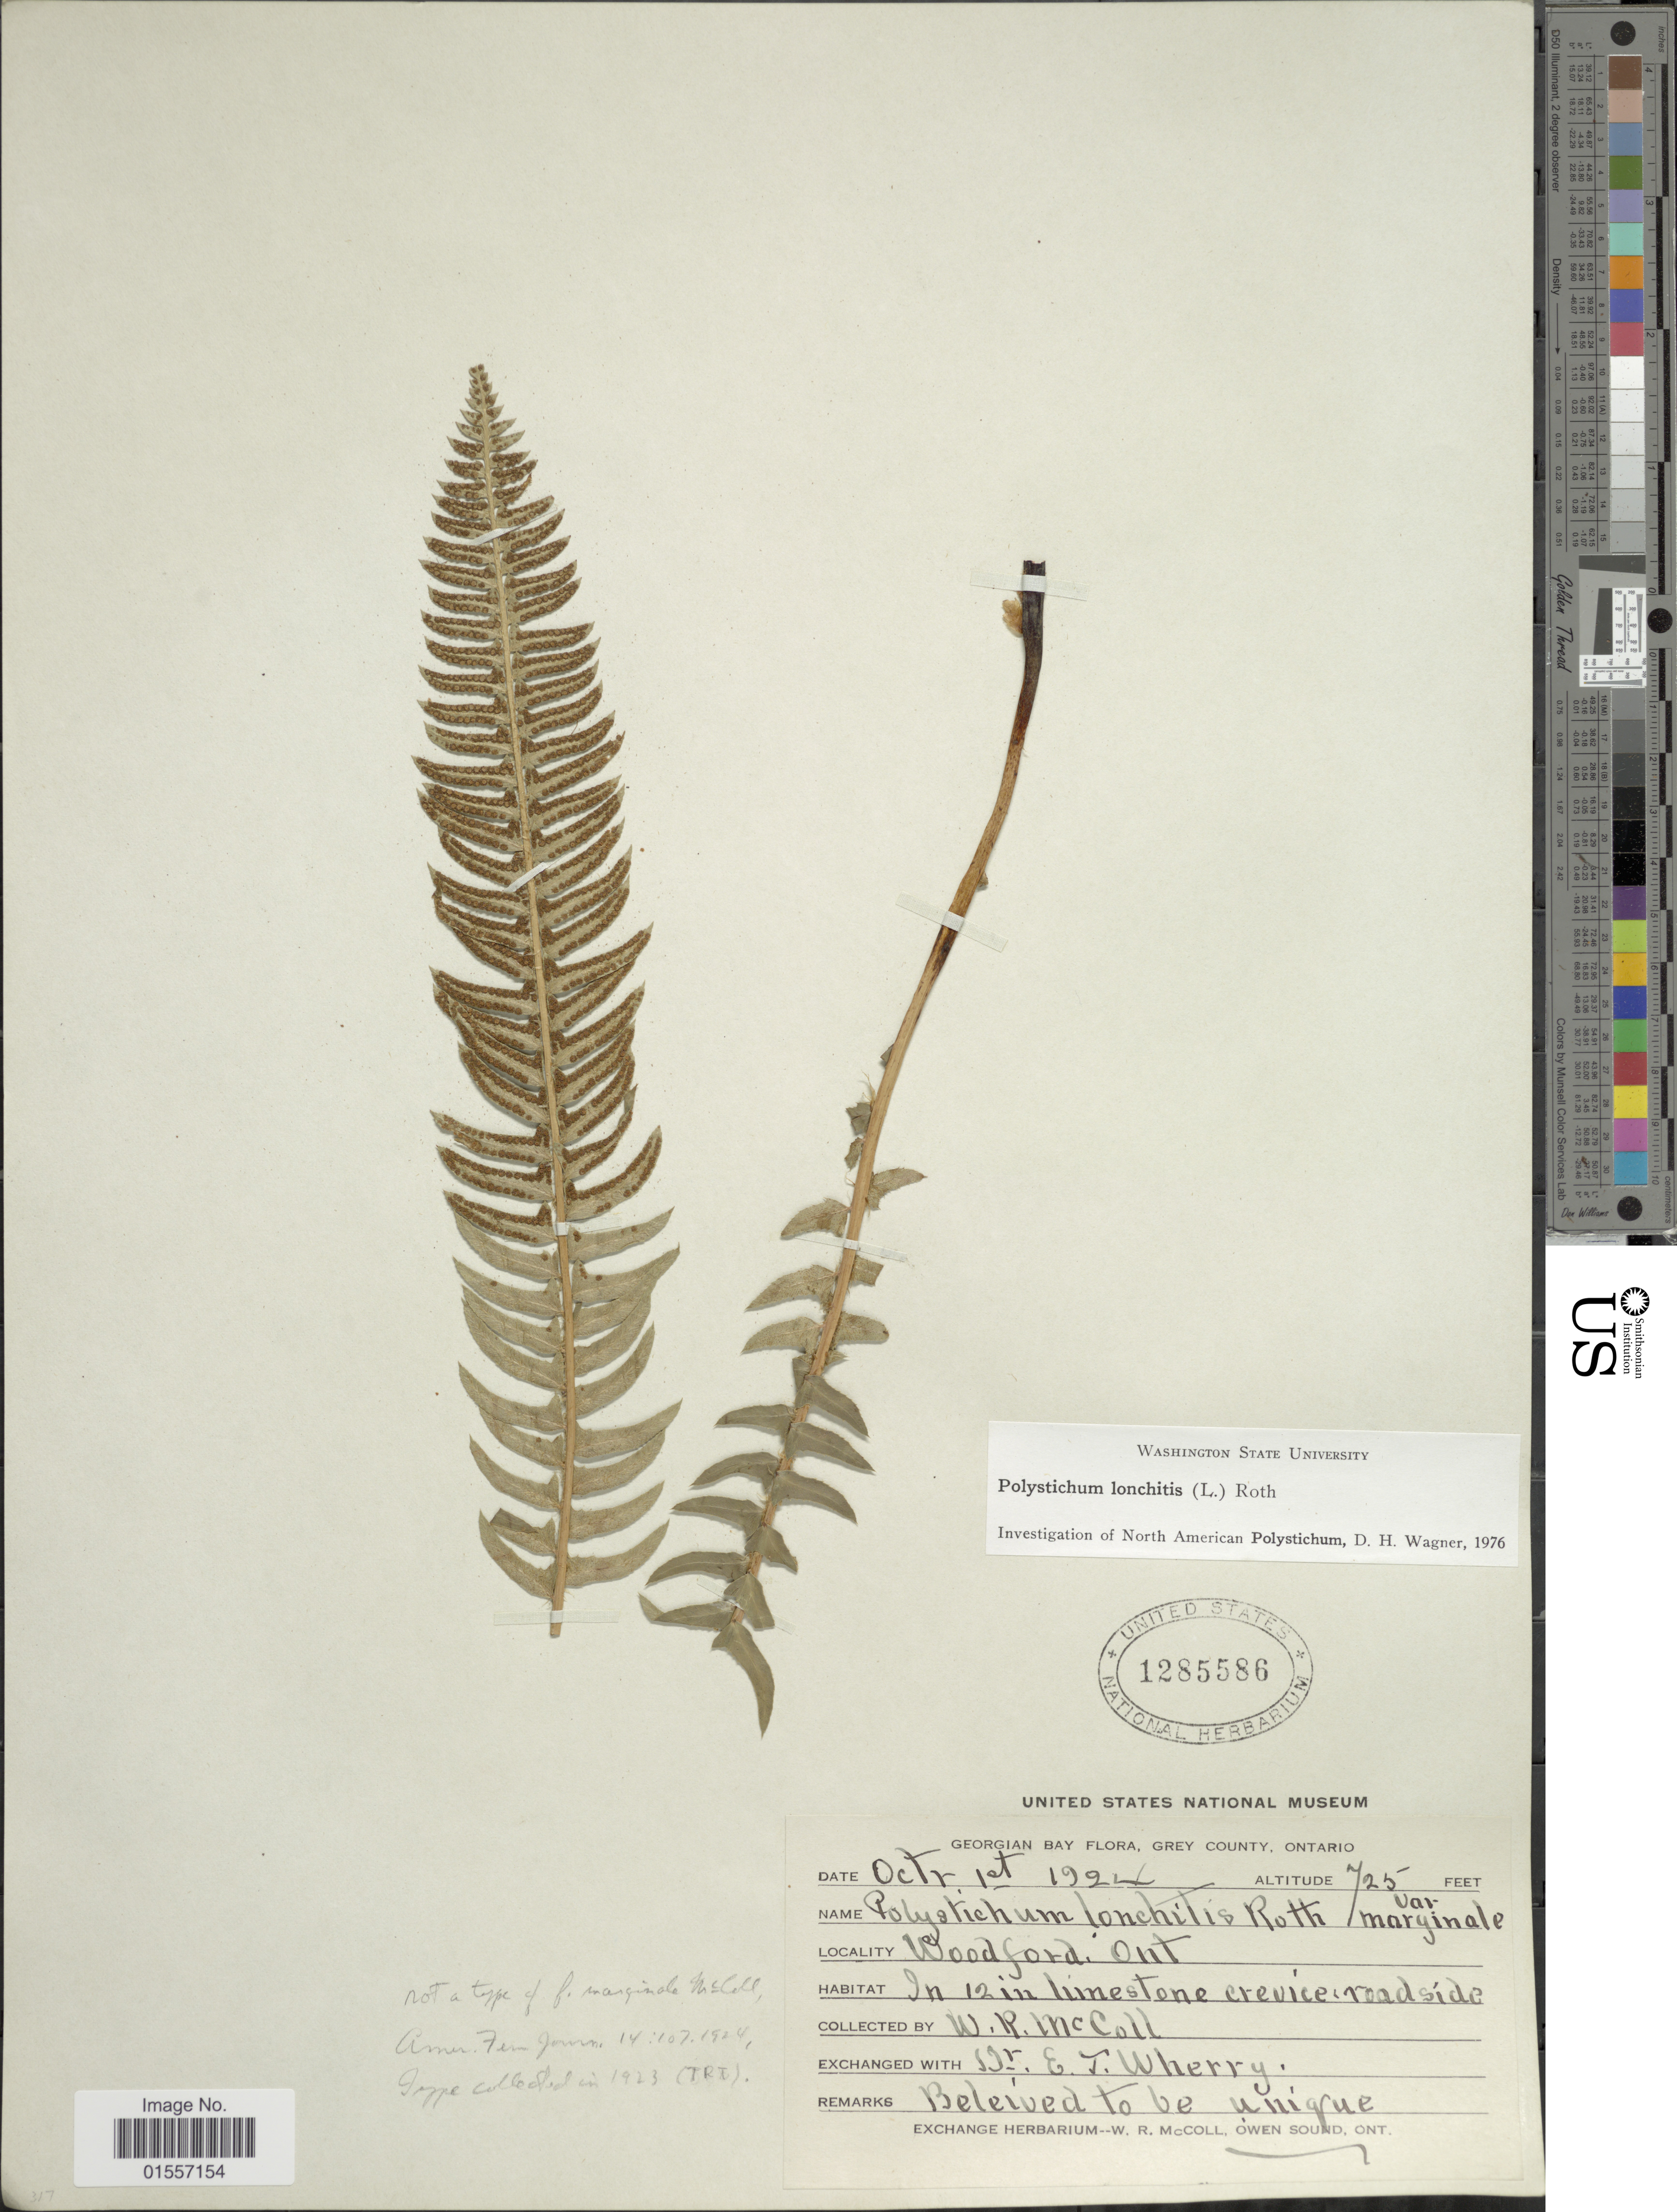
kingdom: Plantae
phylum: Tracheophyta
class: Polypodiopsida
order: Polypodiales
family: Dryopteridaceae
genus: Polystichum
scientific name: Polystichum lonchitis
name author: (Roth) L.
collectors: W. McCall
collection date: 1924-10-01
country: Canada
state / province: Ontario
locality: Georgian Bay, Grey County, Woodford.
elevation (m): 221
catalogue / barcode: US 1285586